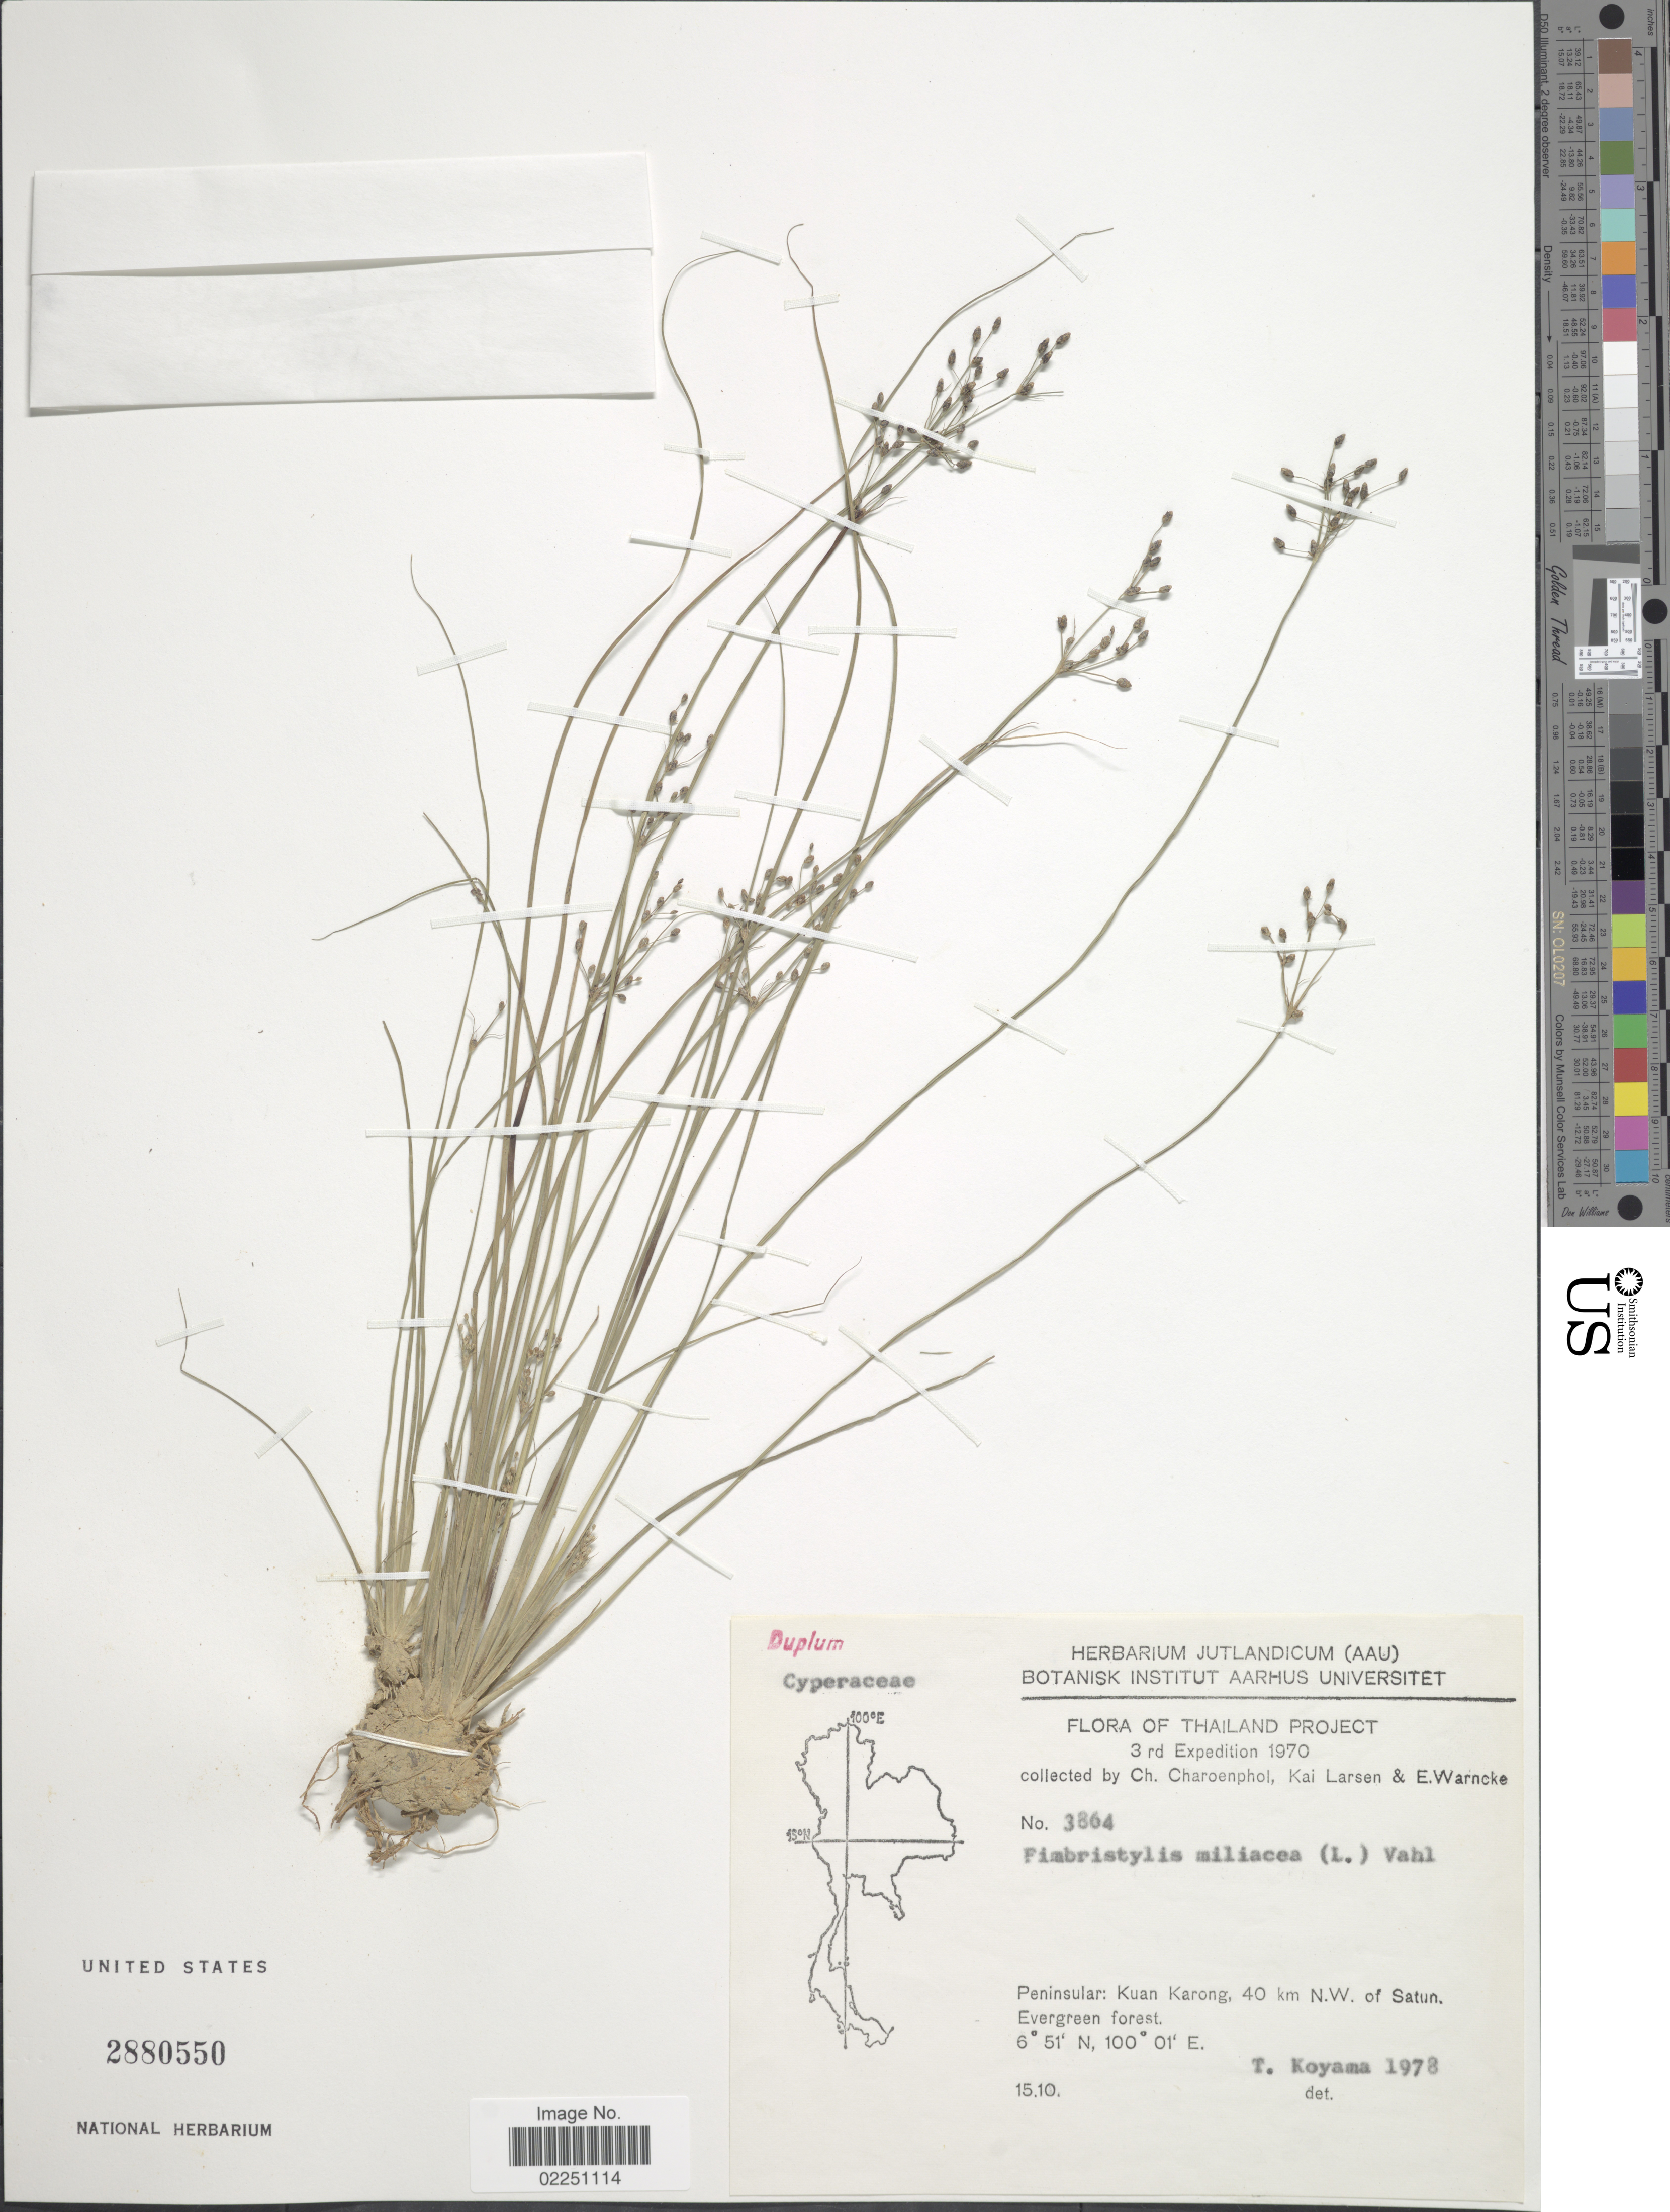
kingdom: Plantae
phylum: Tracheophyta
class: Liliopsida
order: Poales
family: Cyperaceae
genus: Fimbristylis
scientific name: Fimbristylis littoralis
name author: Gaudich.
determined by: Strong, M. T., (US), Smithsonian Institution - National Museum of Natural History (UNITED STATES)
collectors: C. Charoenpol, K. Larsen & E. Warncke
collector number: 3864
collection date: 1970-10-15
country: Thailand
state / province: Satun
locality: Peninsular: Kuan Karong, 40 km N.W. of Satun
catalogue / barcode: US 2880550